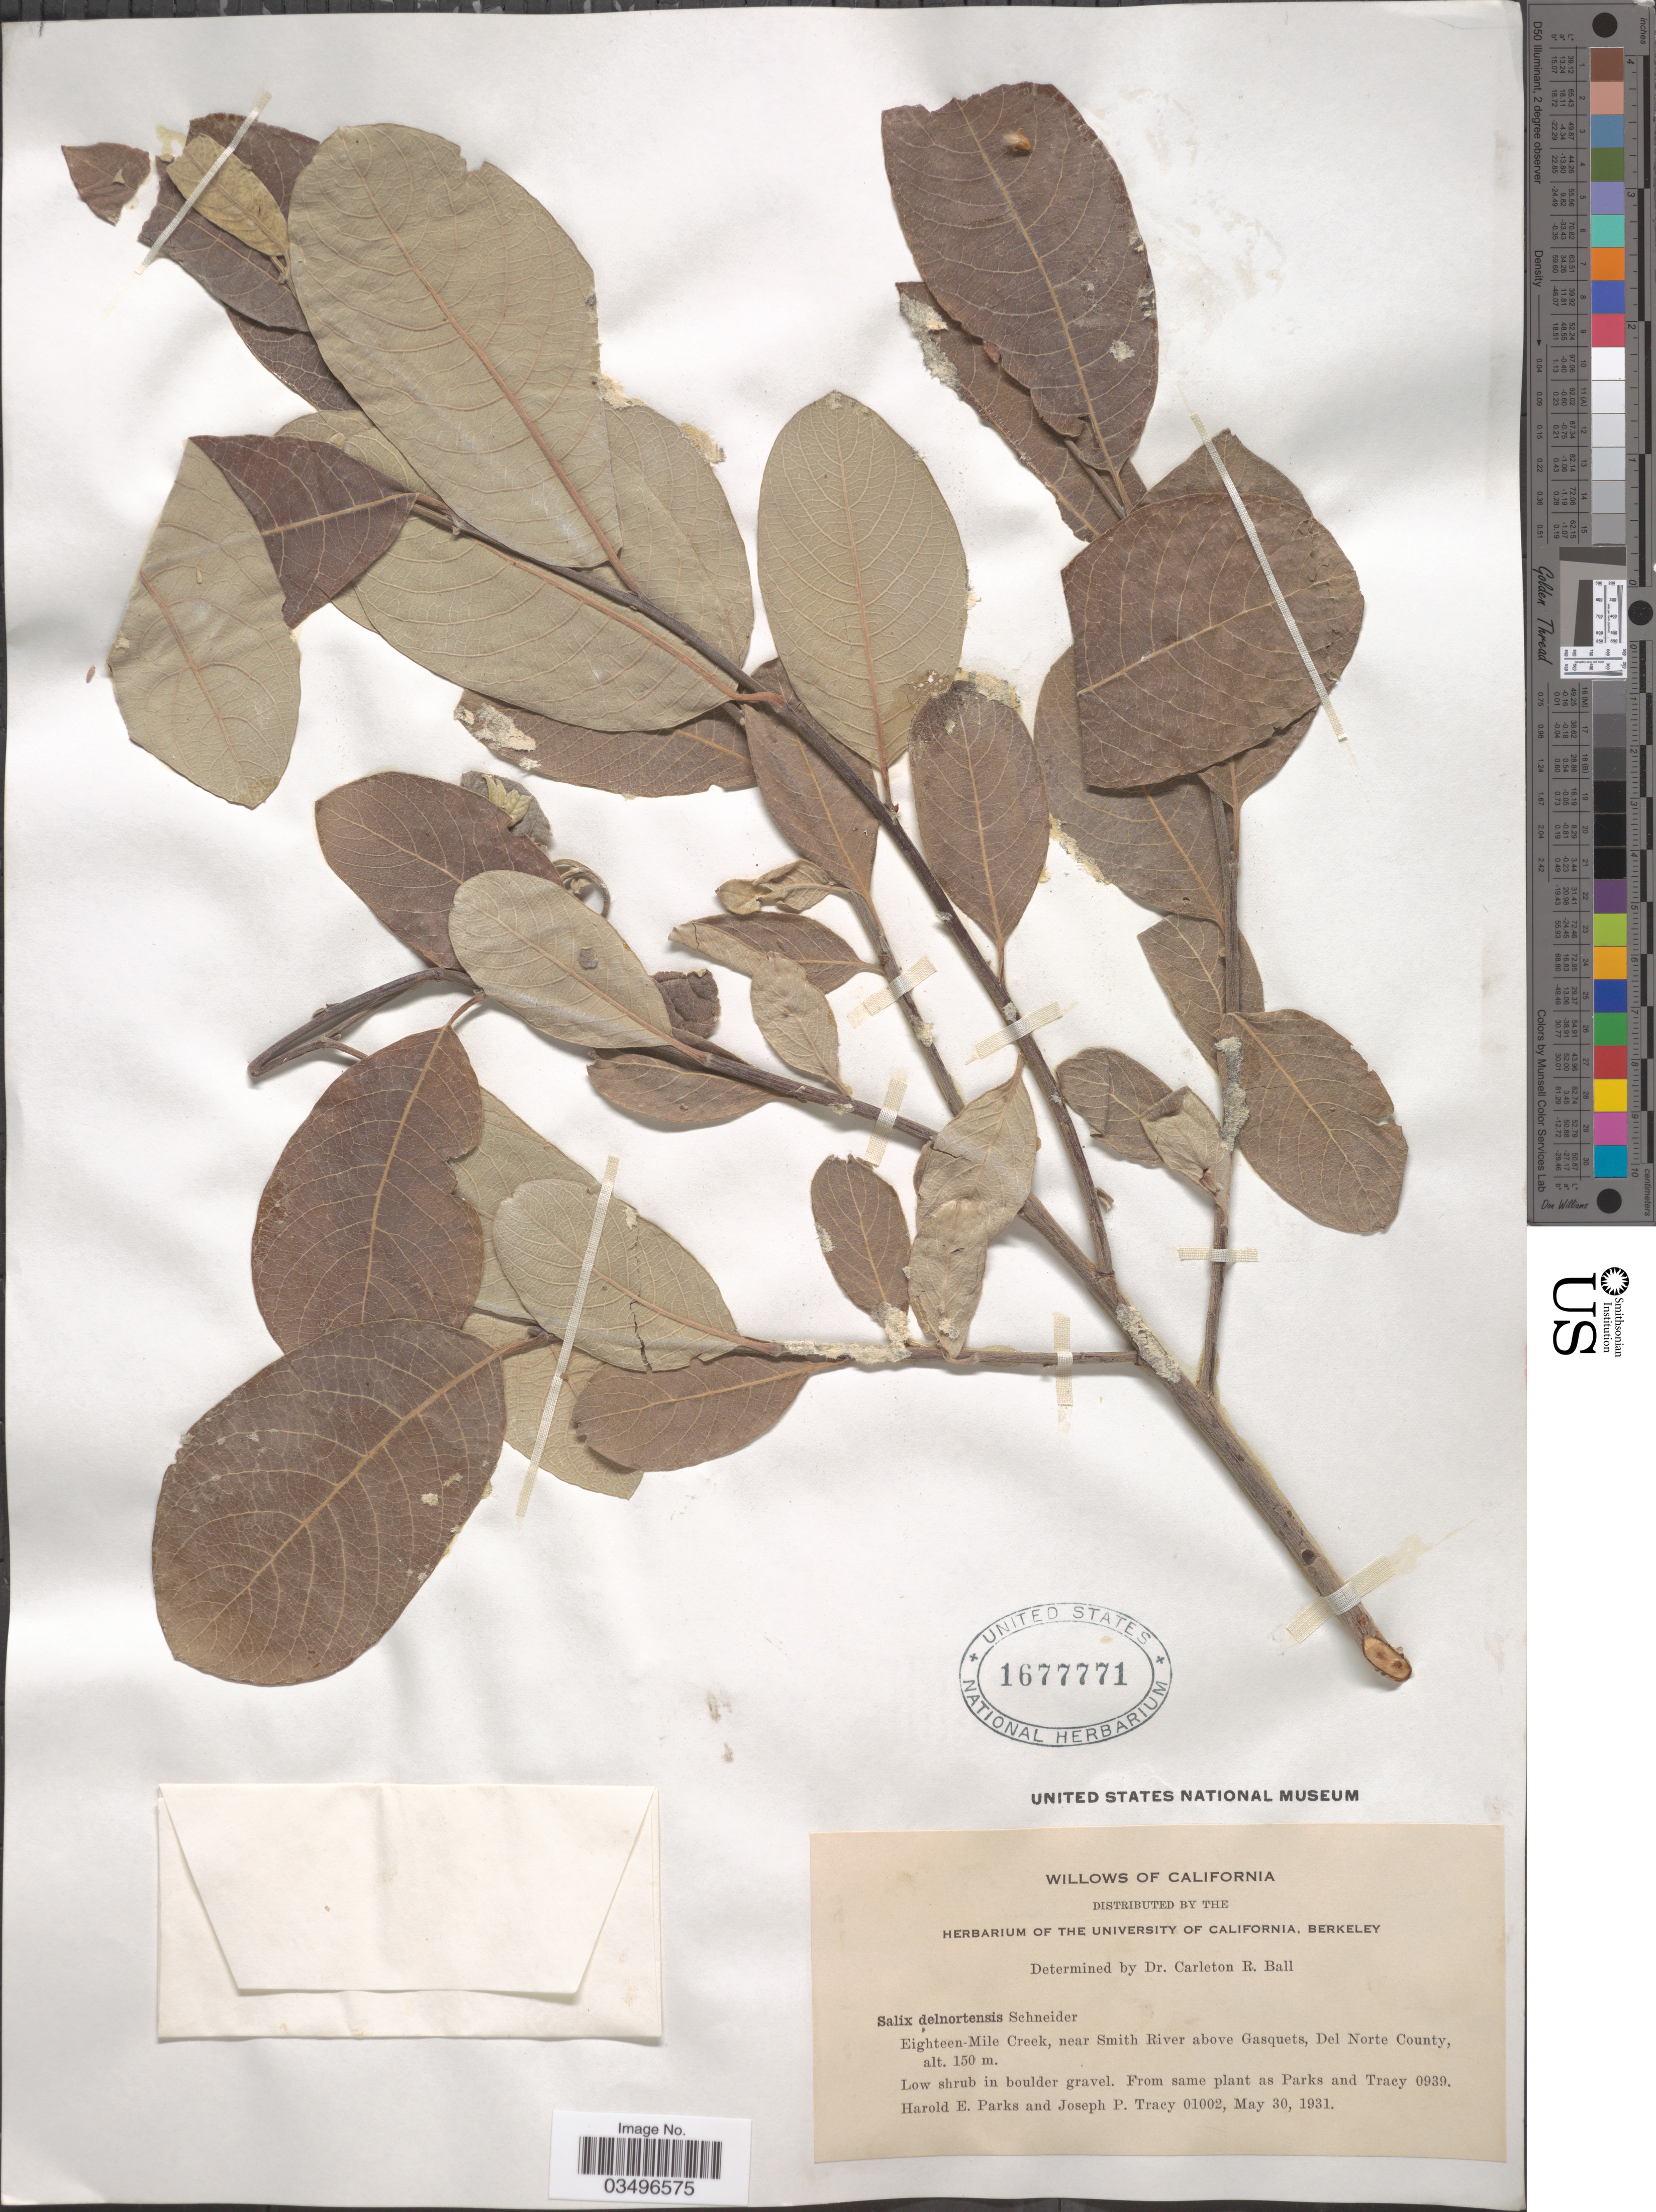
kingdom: Plantae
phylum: Tracheophyta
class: Magnoliopsida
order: Malpighiales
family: Salicaceae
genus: Salix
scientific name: Salix delnortensis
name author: C.K. Schneid.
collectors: H. E. Parks & J. Tracy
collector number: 01002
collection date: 1931-05-30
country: United States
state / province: California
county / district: Del Norte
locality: Eighteen-Mile Creek, near Smith River above Gasquets, Del Norte County.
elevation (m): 150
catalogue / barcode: US 1677771